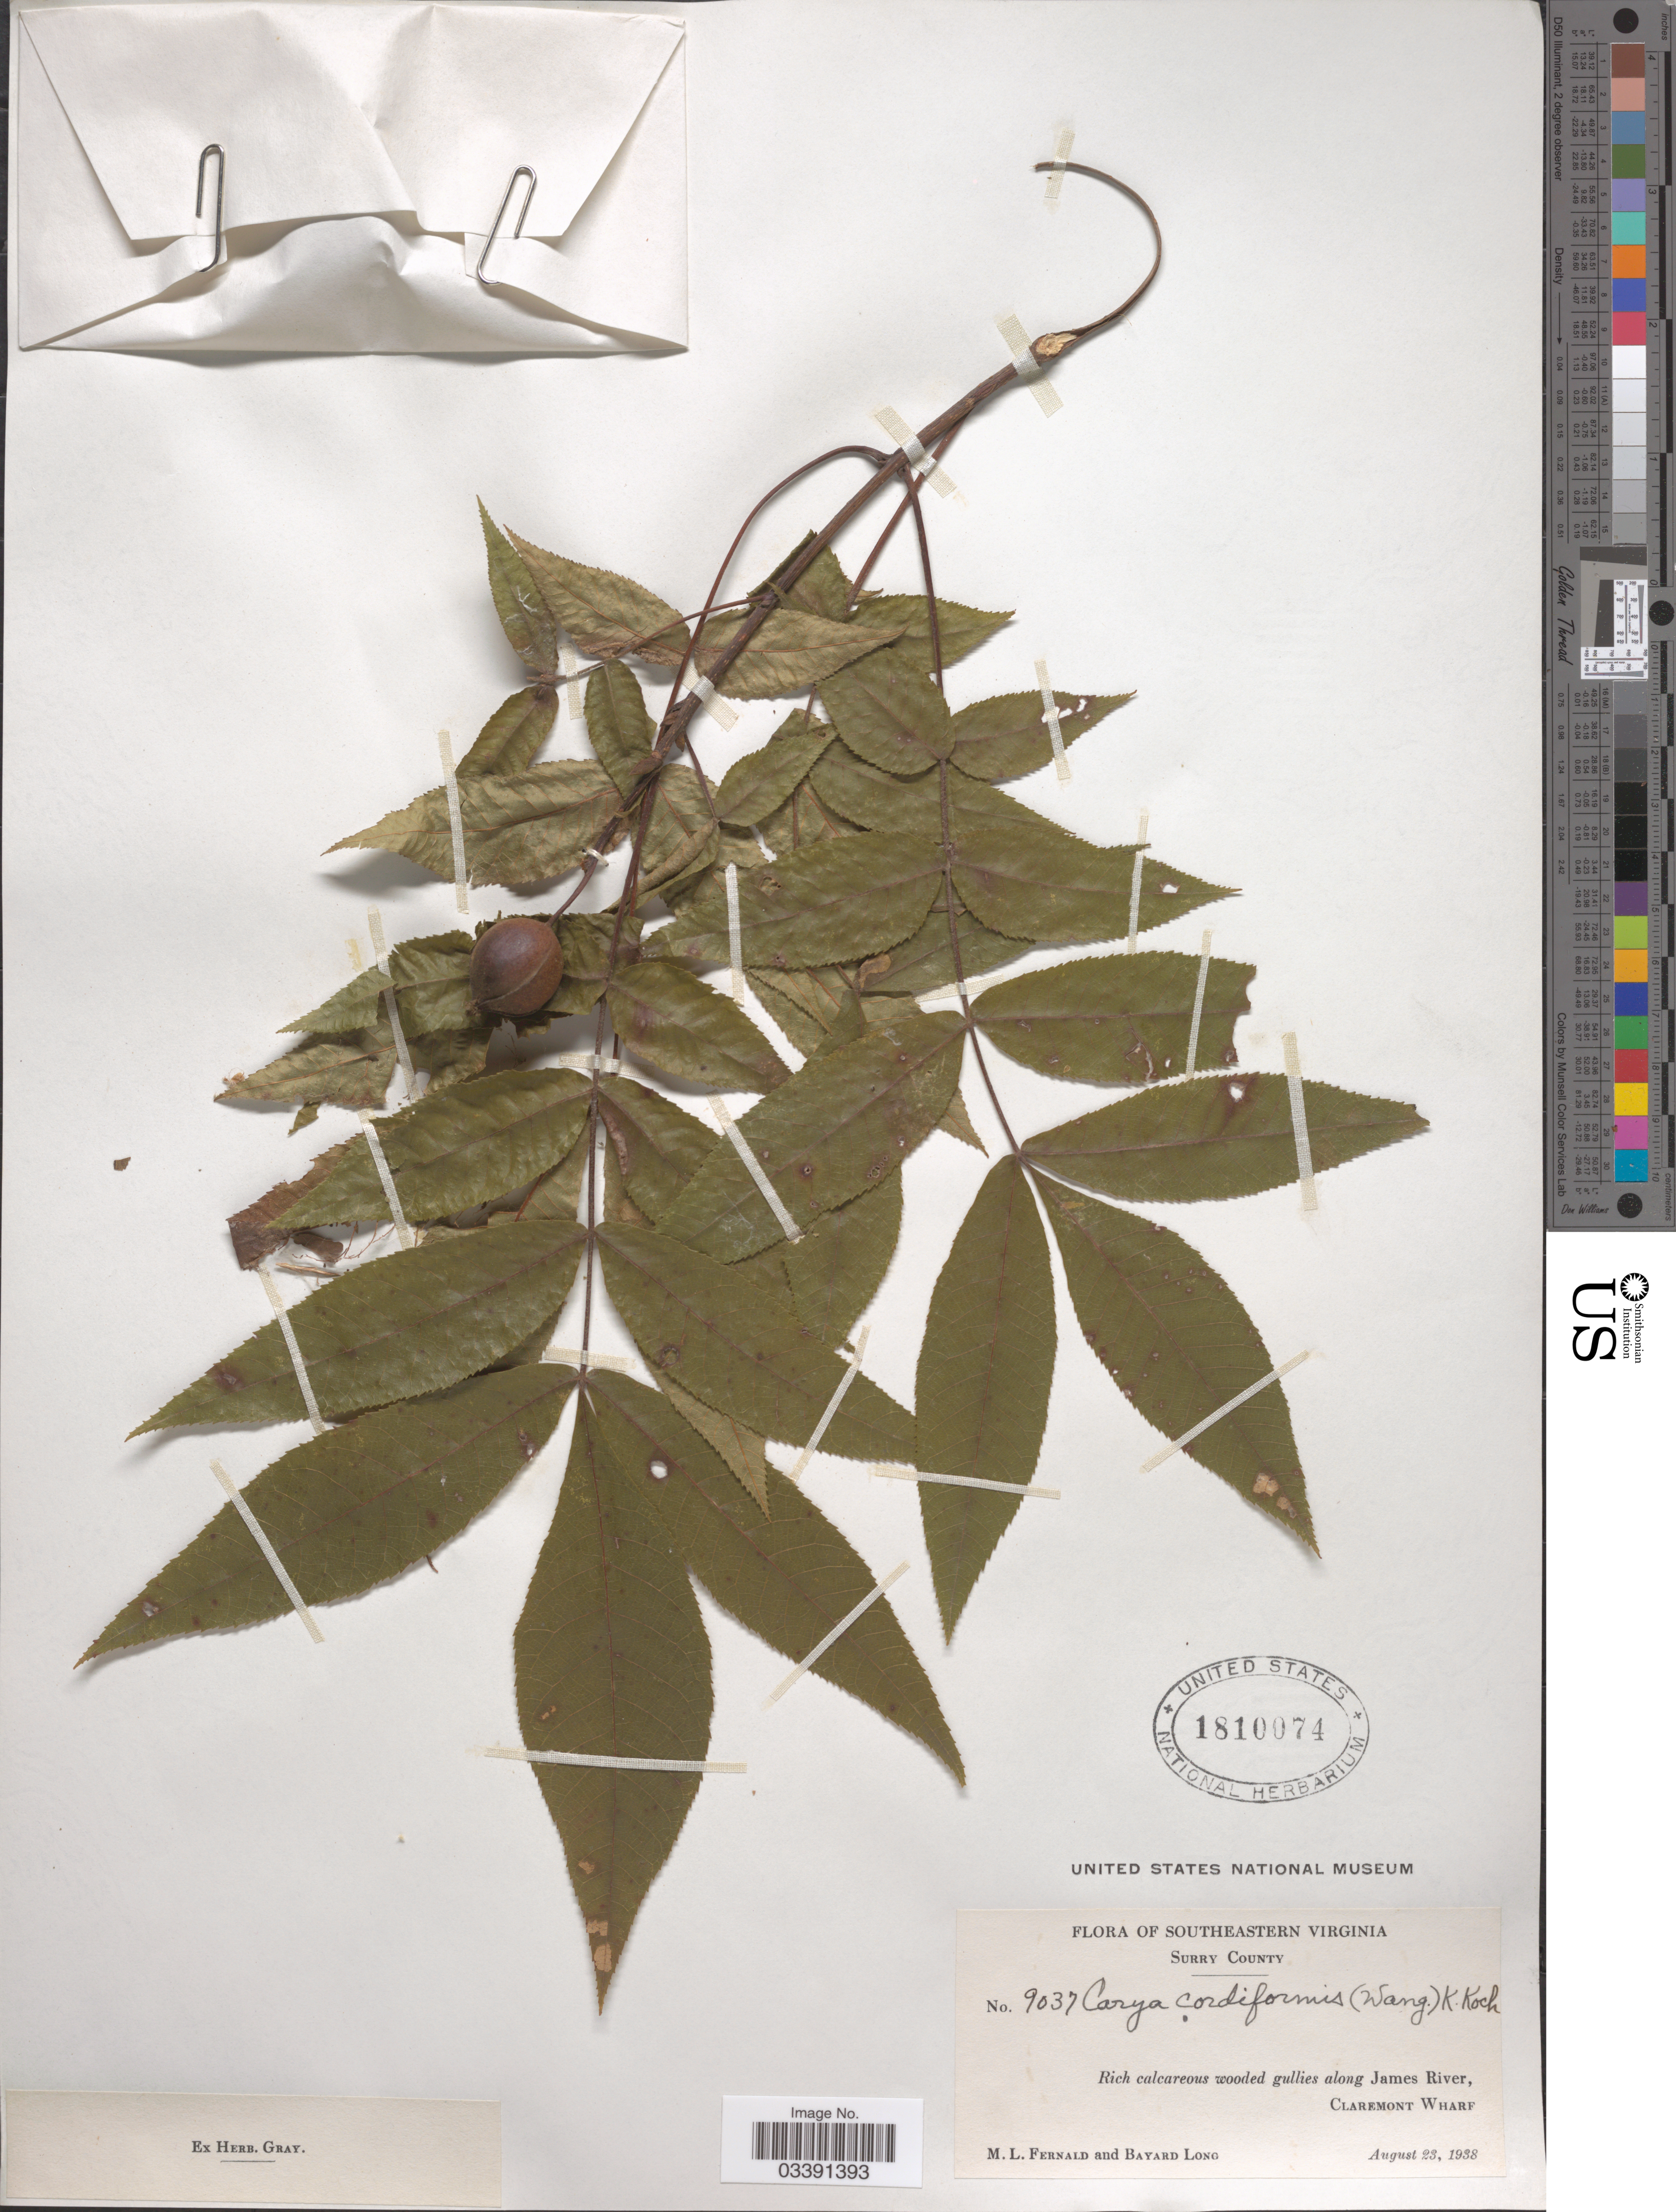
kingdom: Plantae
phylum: Tracheophyta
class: Magnoliopsida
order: Fagales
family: Juglandaceae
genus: Carya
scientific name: Carya cordiformis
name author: (Wangenh.) K. Koch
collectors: M. L. Fernald & B. Long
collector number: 9037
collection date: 1938-08-23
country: United States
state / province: Virginia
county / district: Surry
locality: Southeastern Virginia. Surry County. Rich calcareous wooded gullies along James River, Claremont Wharf.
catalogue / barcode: US 1810074